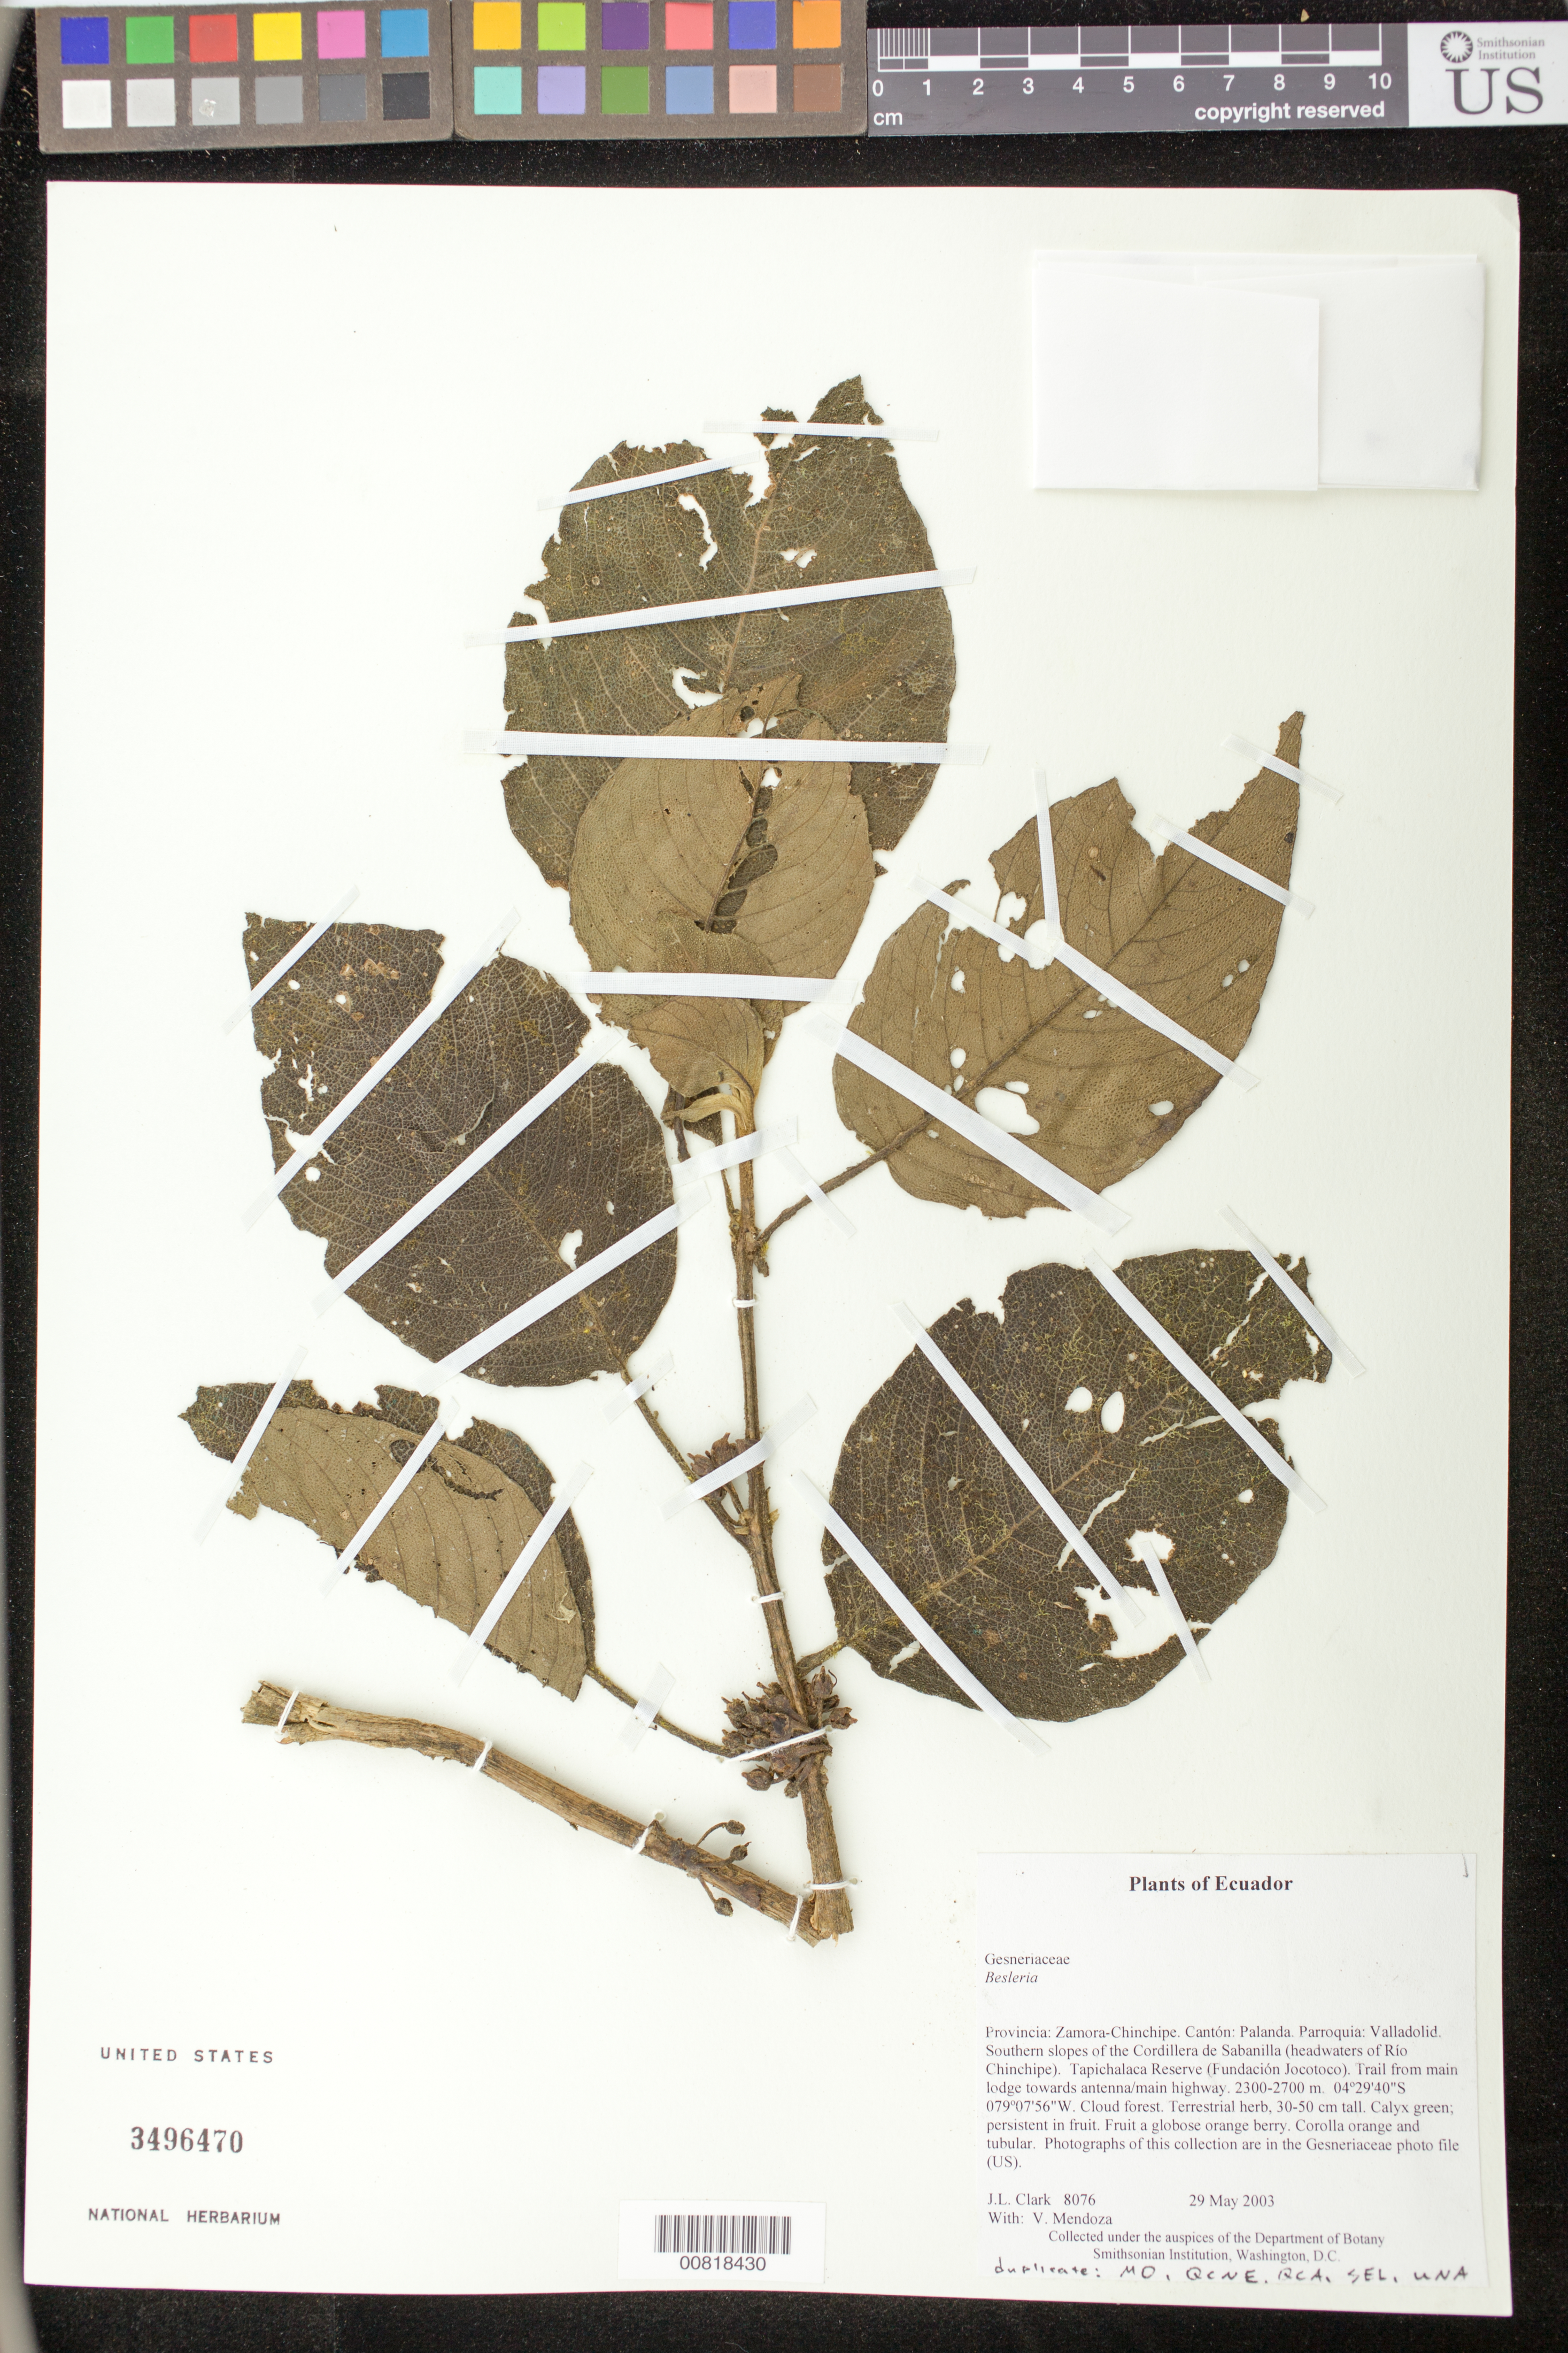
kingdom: Plantae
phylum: Tracheophyta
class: Magnoliopsida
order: Lamiales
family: Gesneriaceae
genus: Besleria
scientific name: Besleria sp.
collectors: J. L. Clark & V. Mendoza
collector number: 8076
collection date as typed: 29 May 2003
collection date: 2003-05-29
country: Ecuador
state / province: Zamora-Chinchipe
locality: Palanda. Parroquia: Valladolid. Southern slopes of the Cordillera de Sabanilla (headwaters of Río Chinchipe). Tapichalaca Reserve (Fundación Jocotoco). Trail from main lodge towards antenna/main highway.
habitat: Cloud forest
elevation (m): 2300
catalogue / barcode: US 3496470